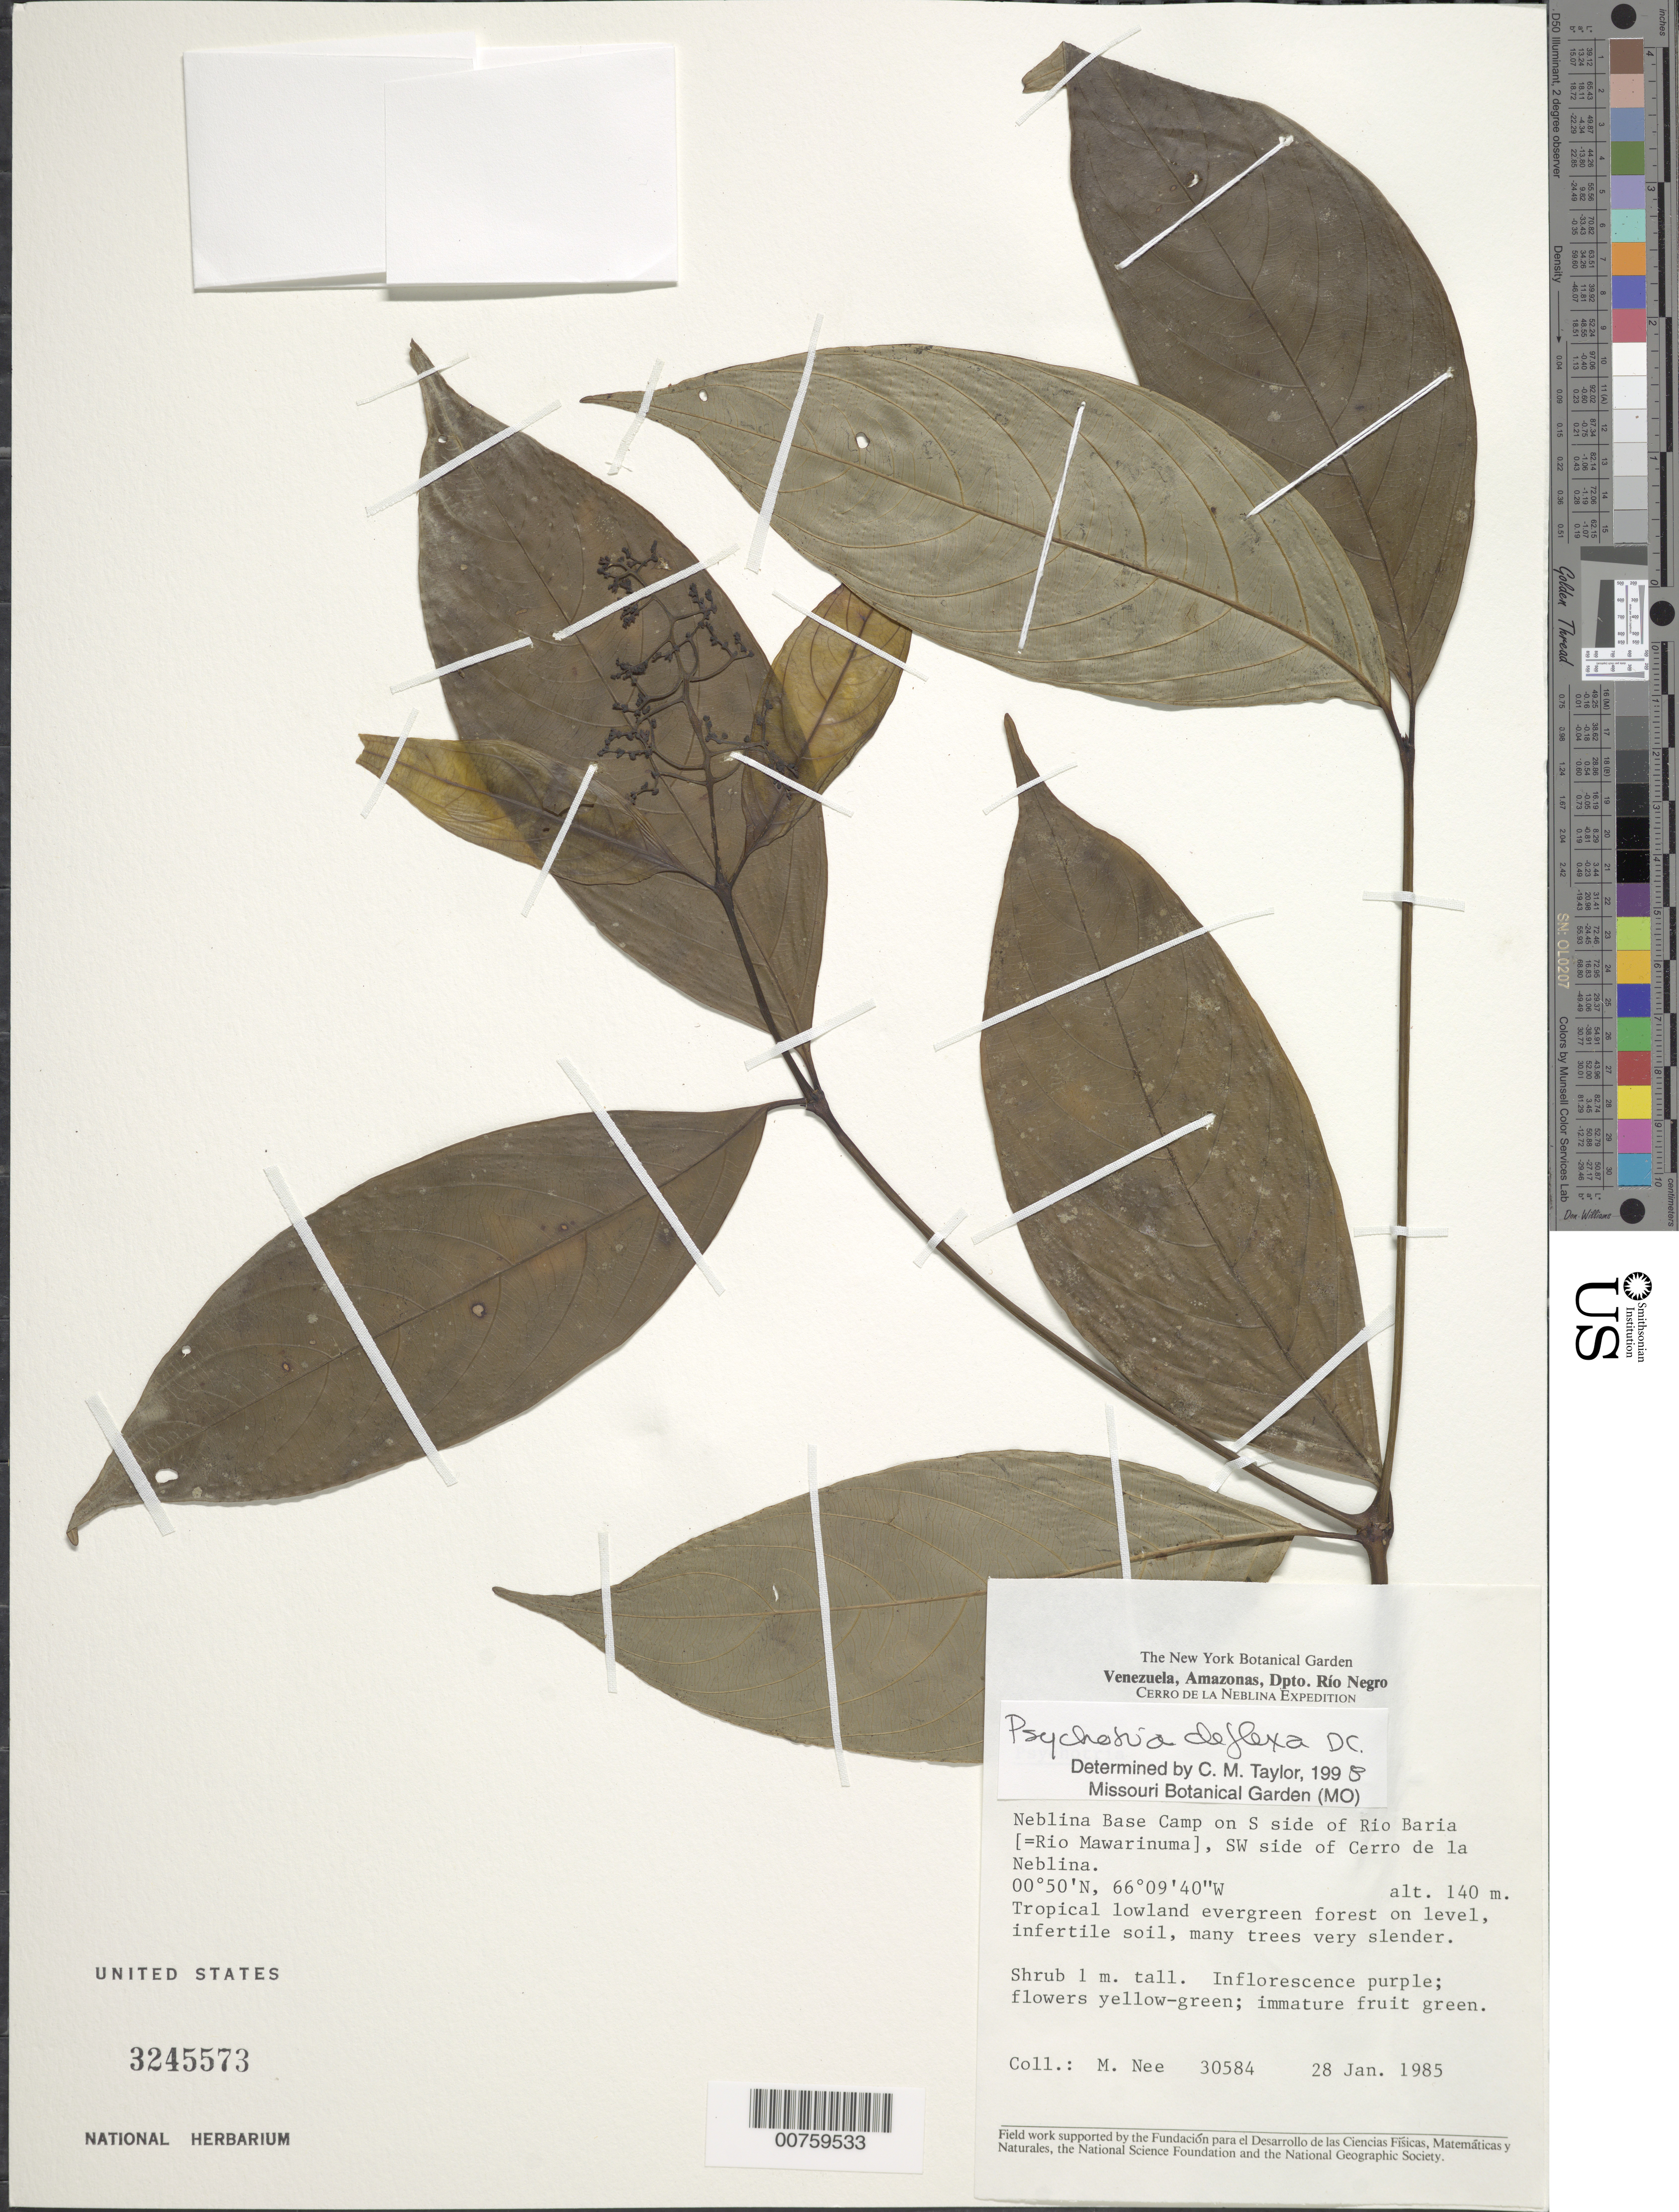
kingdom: Plantae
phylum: Tracheophyta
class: Magnoliopsida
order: Gentianales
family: Rubiaceae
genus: Psychotria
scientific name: Psychotria deflexa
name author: DC.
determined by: Taylor, Charlotte M.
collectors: M. Nee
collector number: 30584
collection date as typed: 28-Jan-85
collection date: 1985-01-28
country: Venezuela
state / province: Amazonas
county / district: Río Negro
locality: Neblina Base Camp, S of Río Baria (Río Mawarinuma), SW Cerro de la Neblina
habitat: Lowland evergreen tropical forest on level, infertile soil, many trees very slender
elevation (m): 140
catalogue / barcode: US 3245573